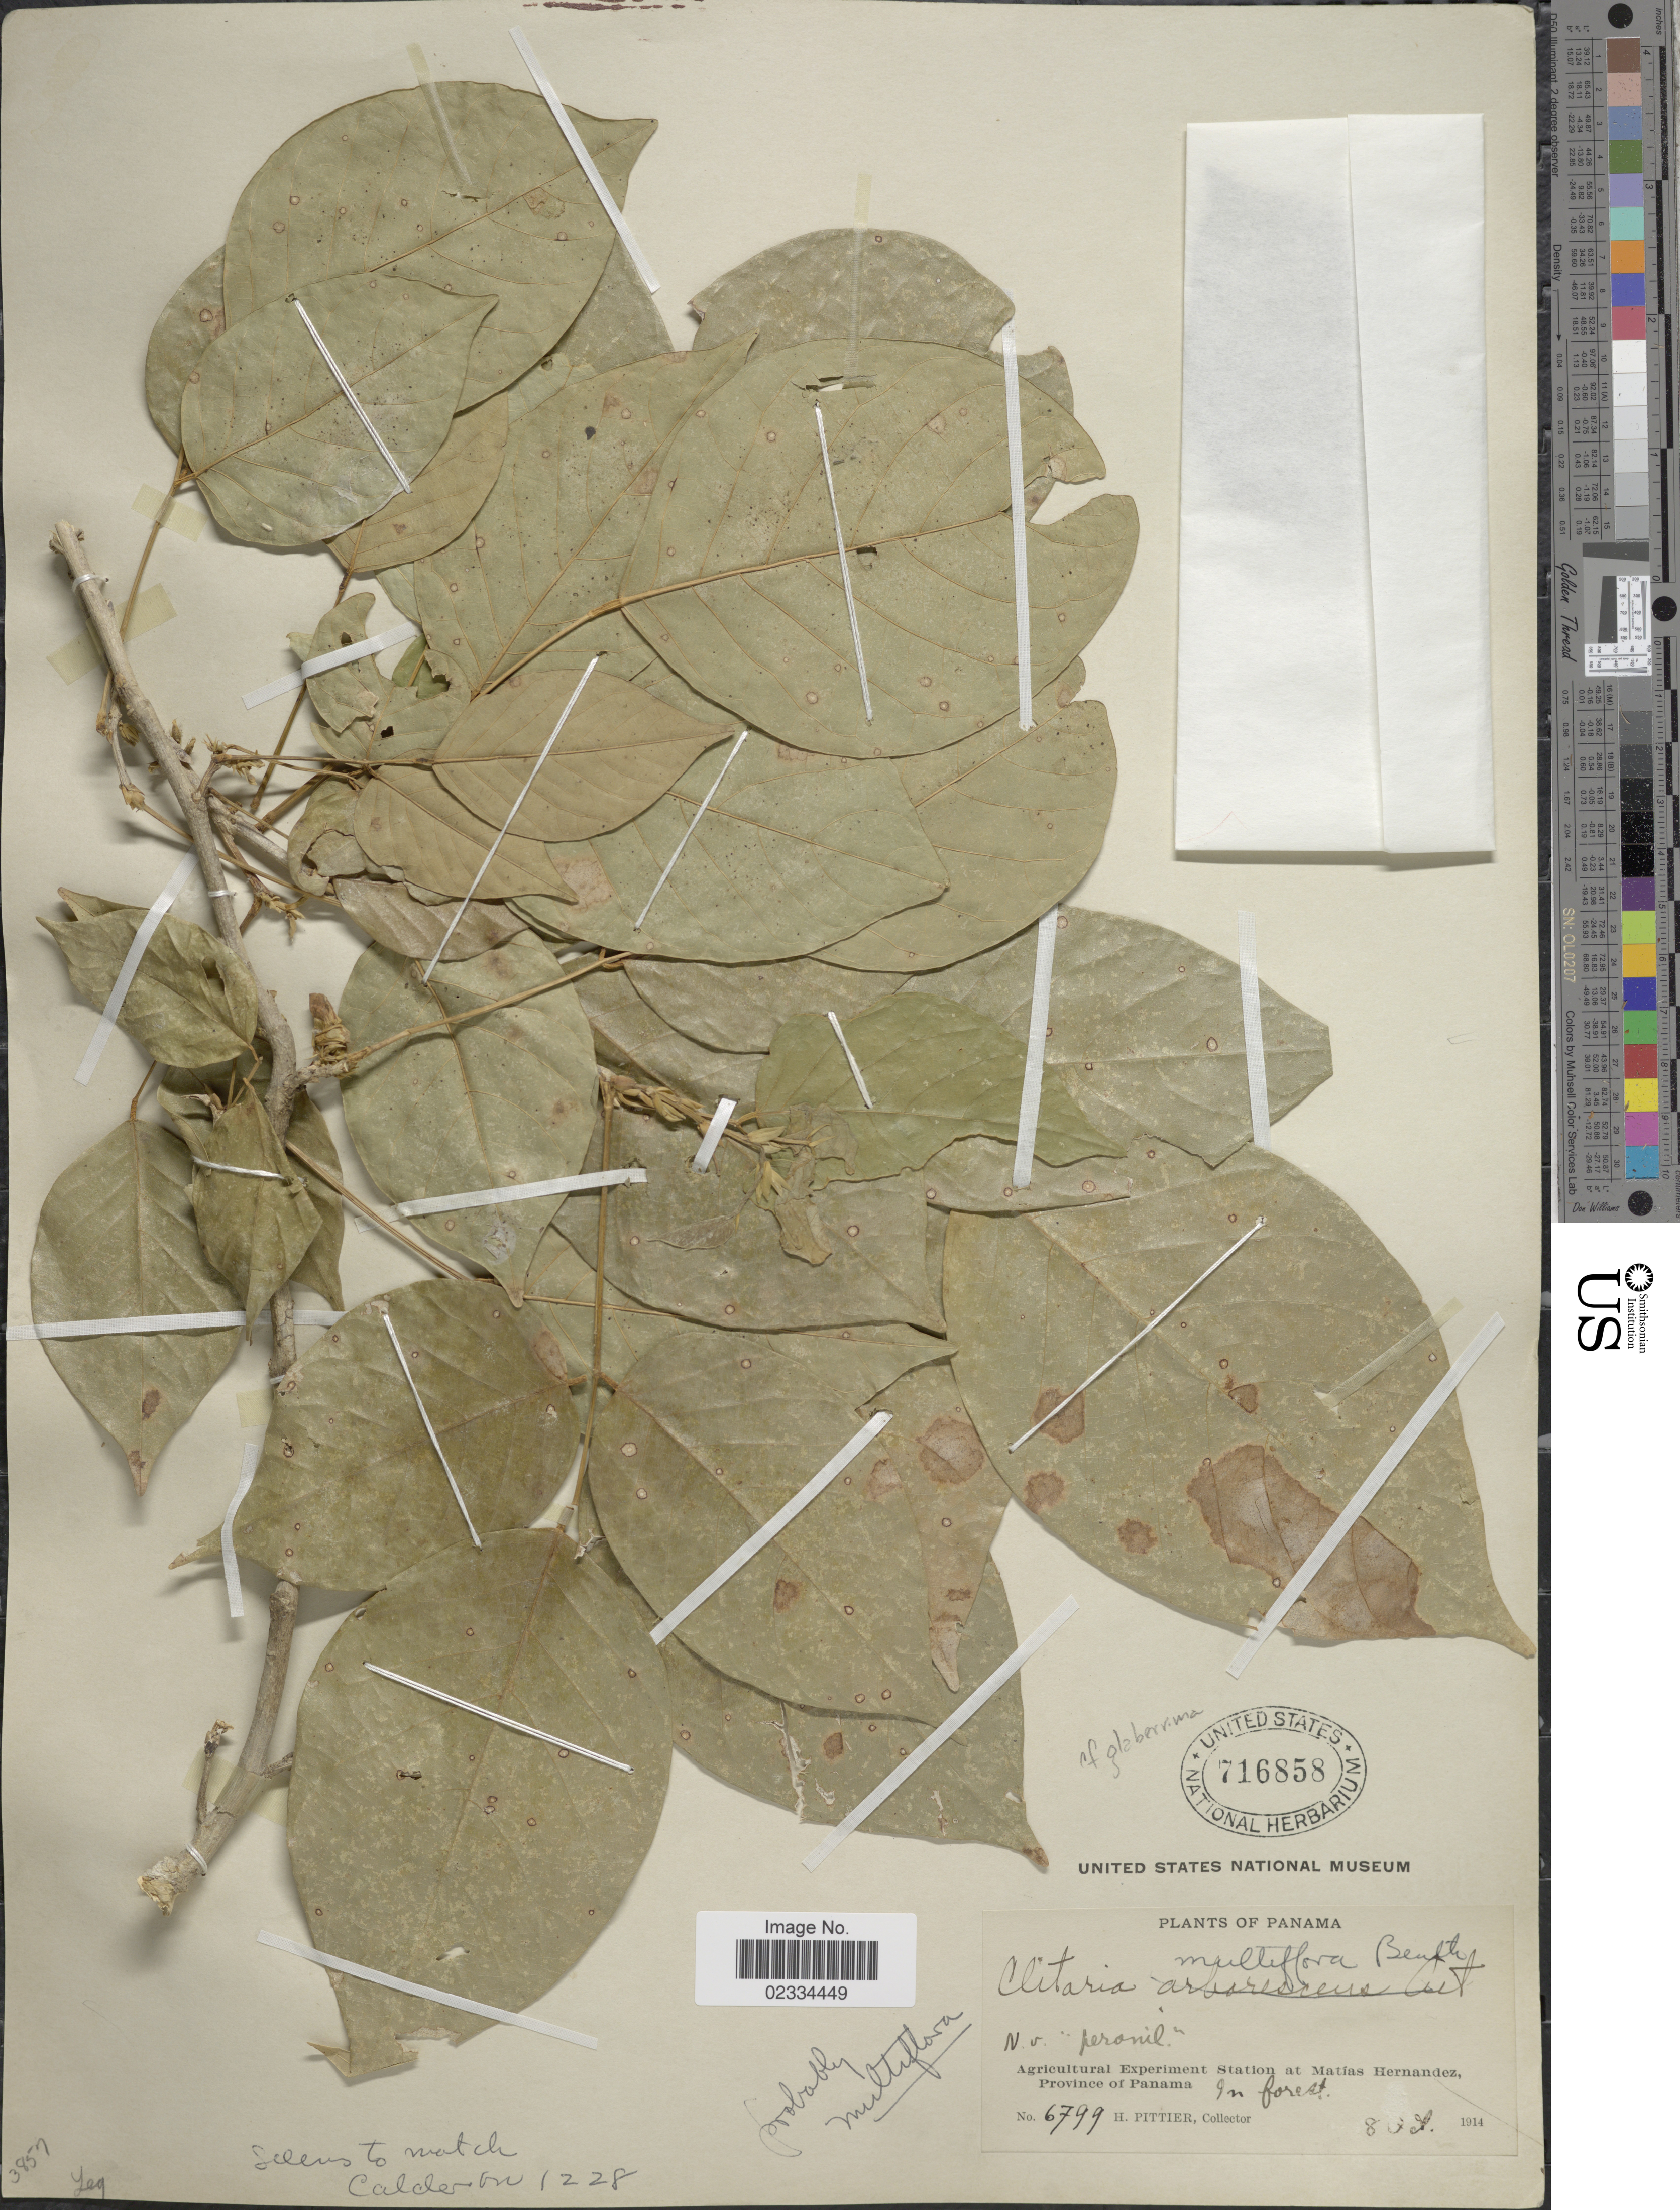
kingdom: Plantae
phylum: Tracheophyta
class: Magnoliopsida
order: Fabales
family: Fabaceae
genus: Clitoria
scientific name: Clitoria glaberrima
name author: Pittier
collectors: H. F. Pittier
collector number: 6799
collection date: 1914-10-08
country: Panama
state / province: Panamá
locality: Agriculture Experiment Station at Matias Hernandez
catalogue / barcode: US 716858